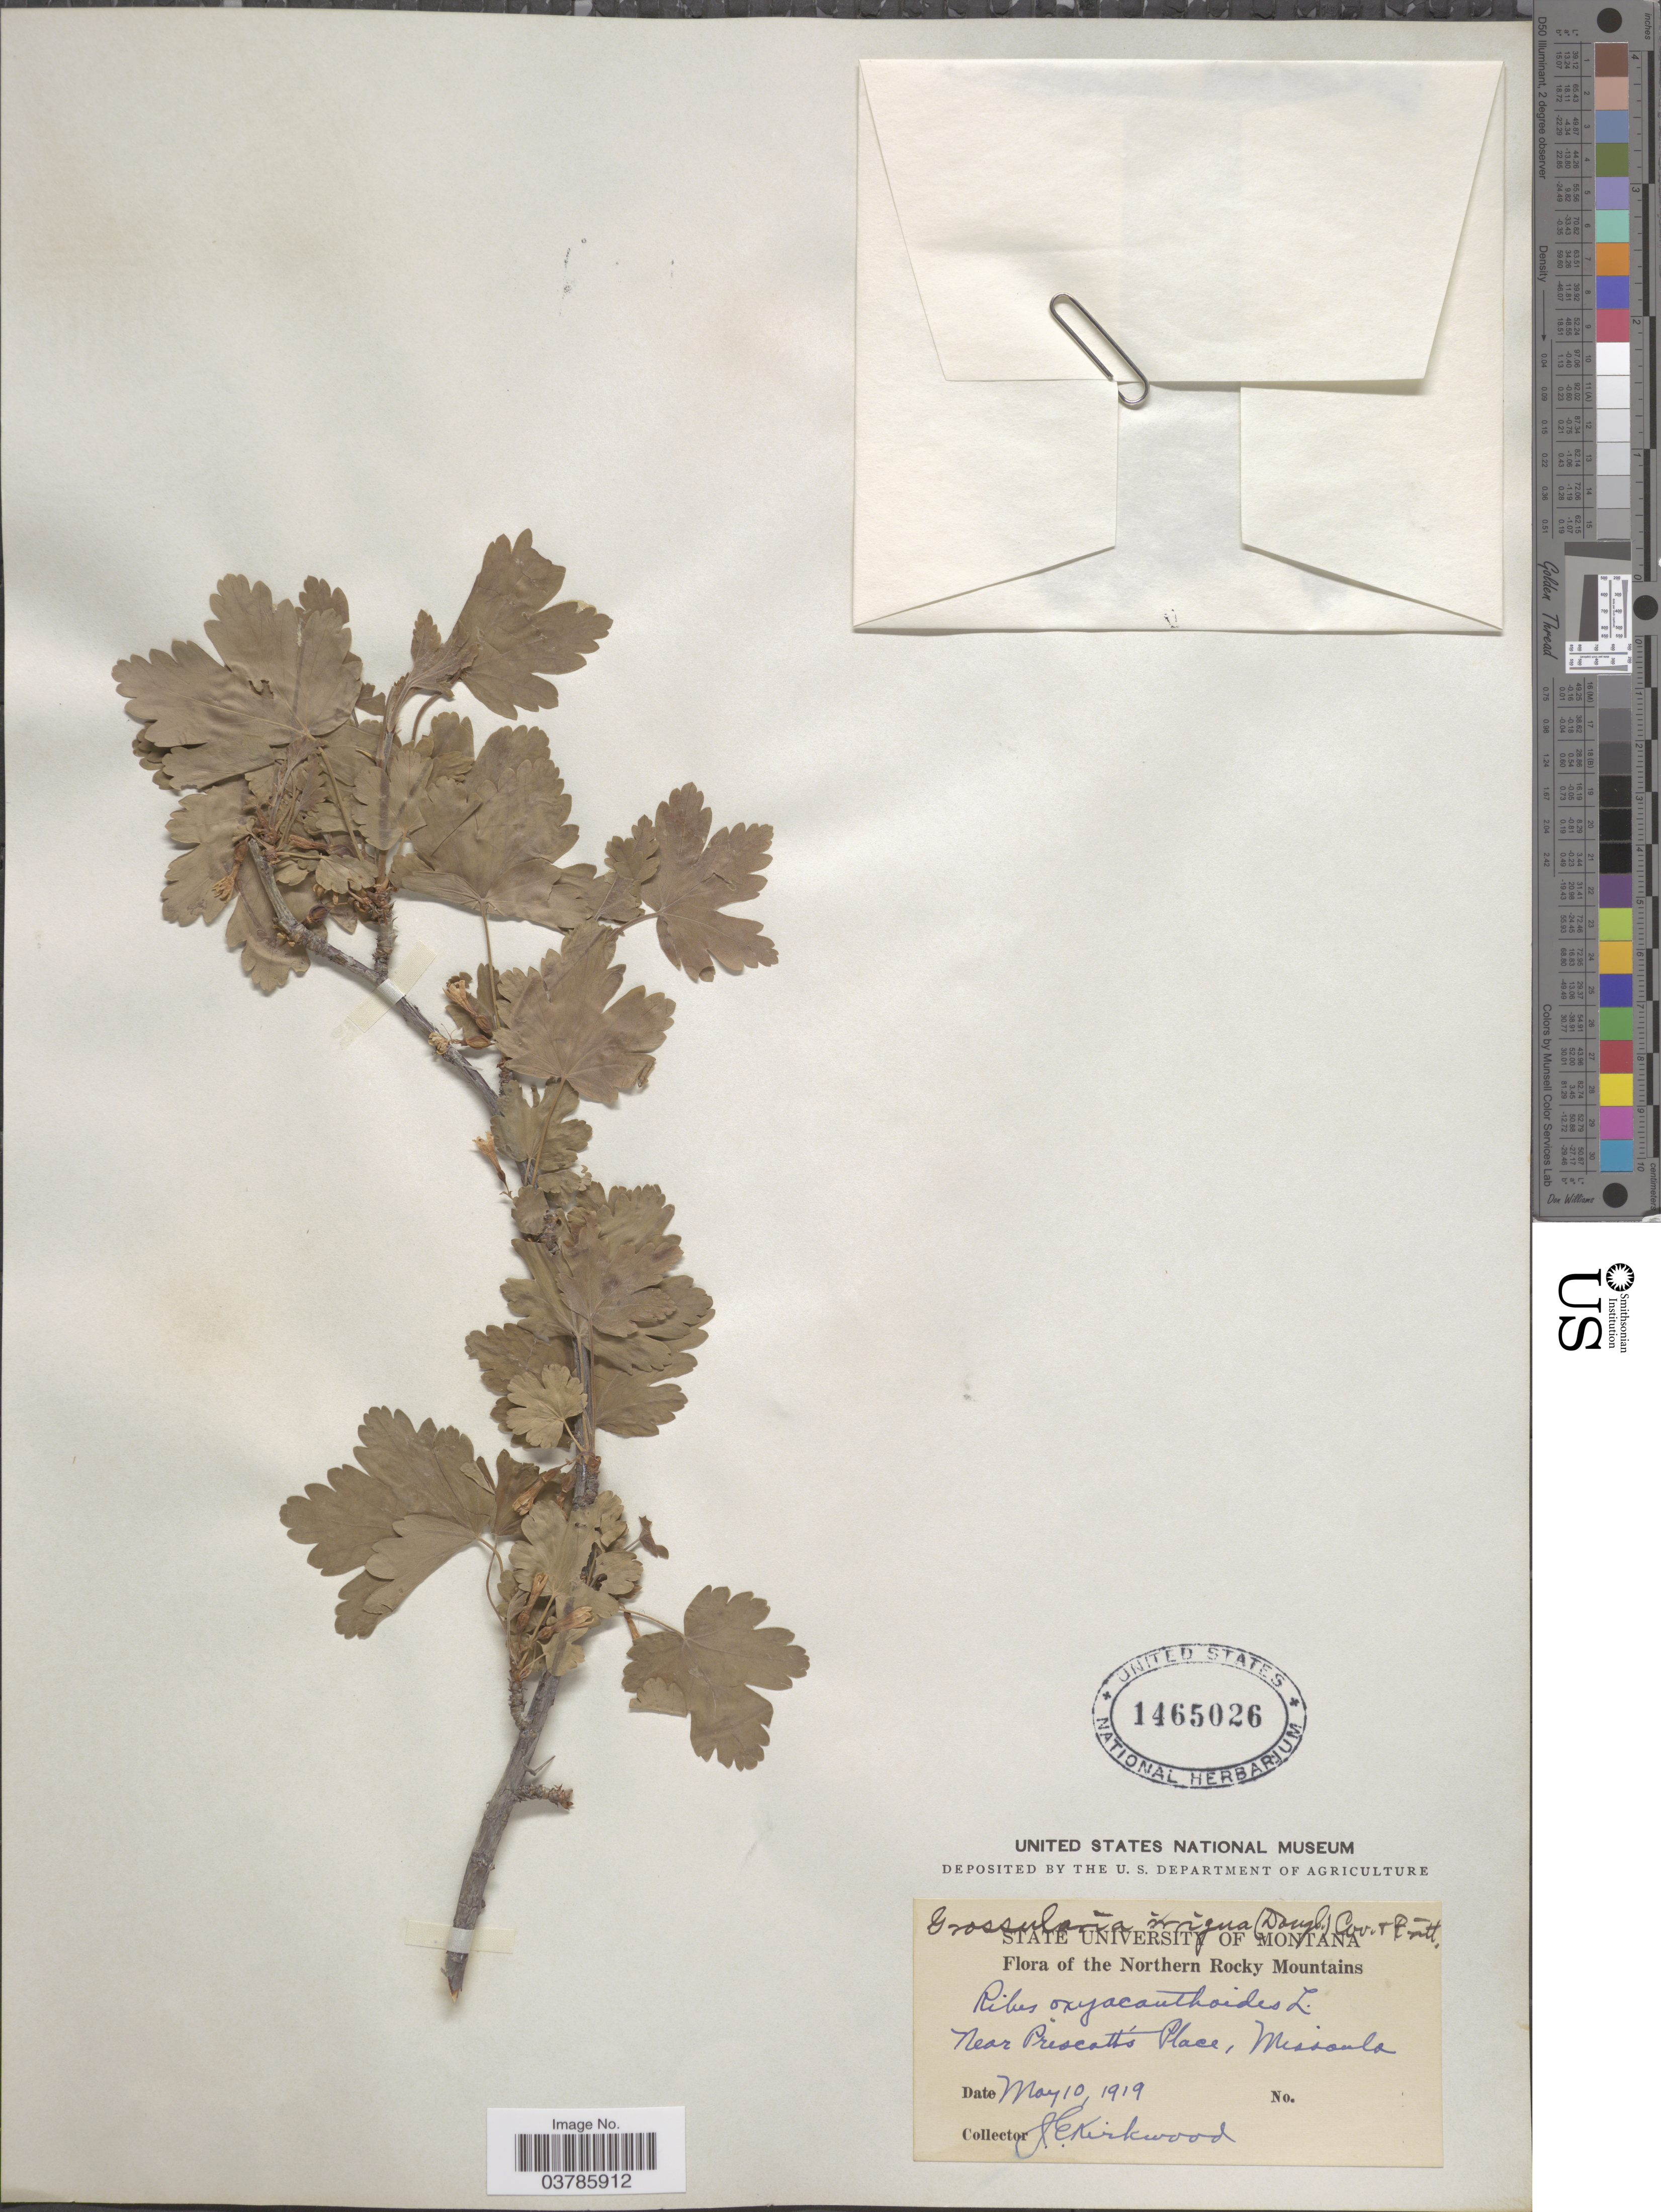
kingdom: Plantae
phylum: Tracheophyta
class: Magnoliopsida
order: Saxifragales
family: Grossulariaceae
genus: Ribes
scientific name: Ribes oxyacanthoides var. irriguum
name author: (Douglas) Jancz.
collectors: J. Kirkwood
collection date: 1919-05-10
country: United States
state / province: Montana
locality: Northern Rocky Mountains. Near Prescott's Place, Missoula.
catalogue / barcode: US 1465026